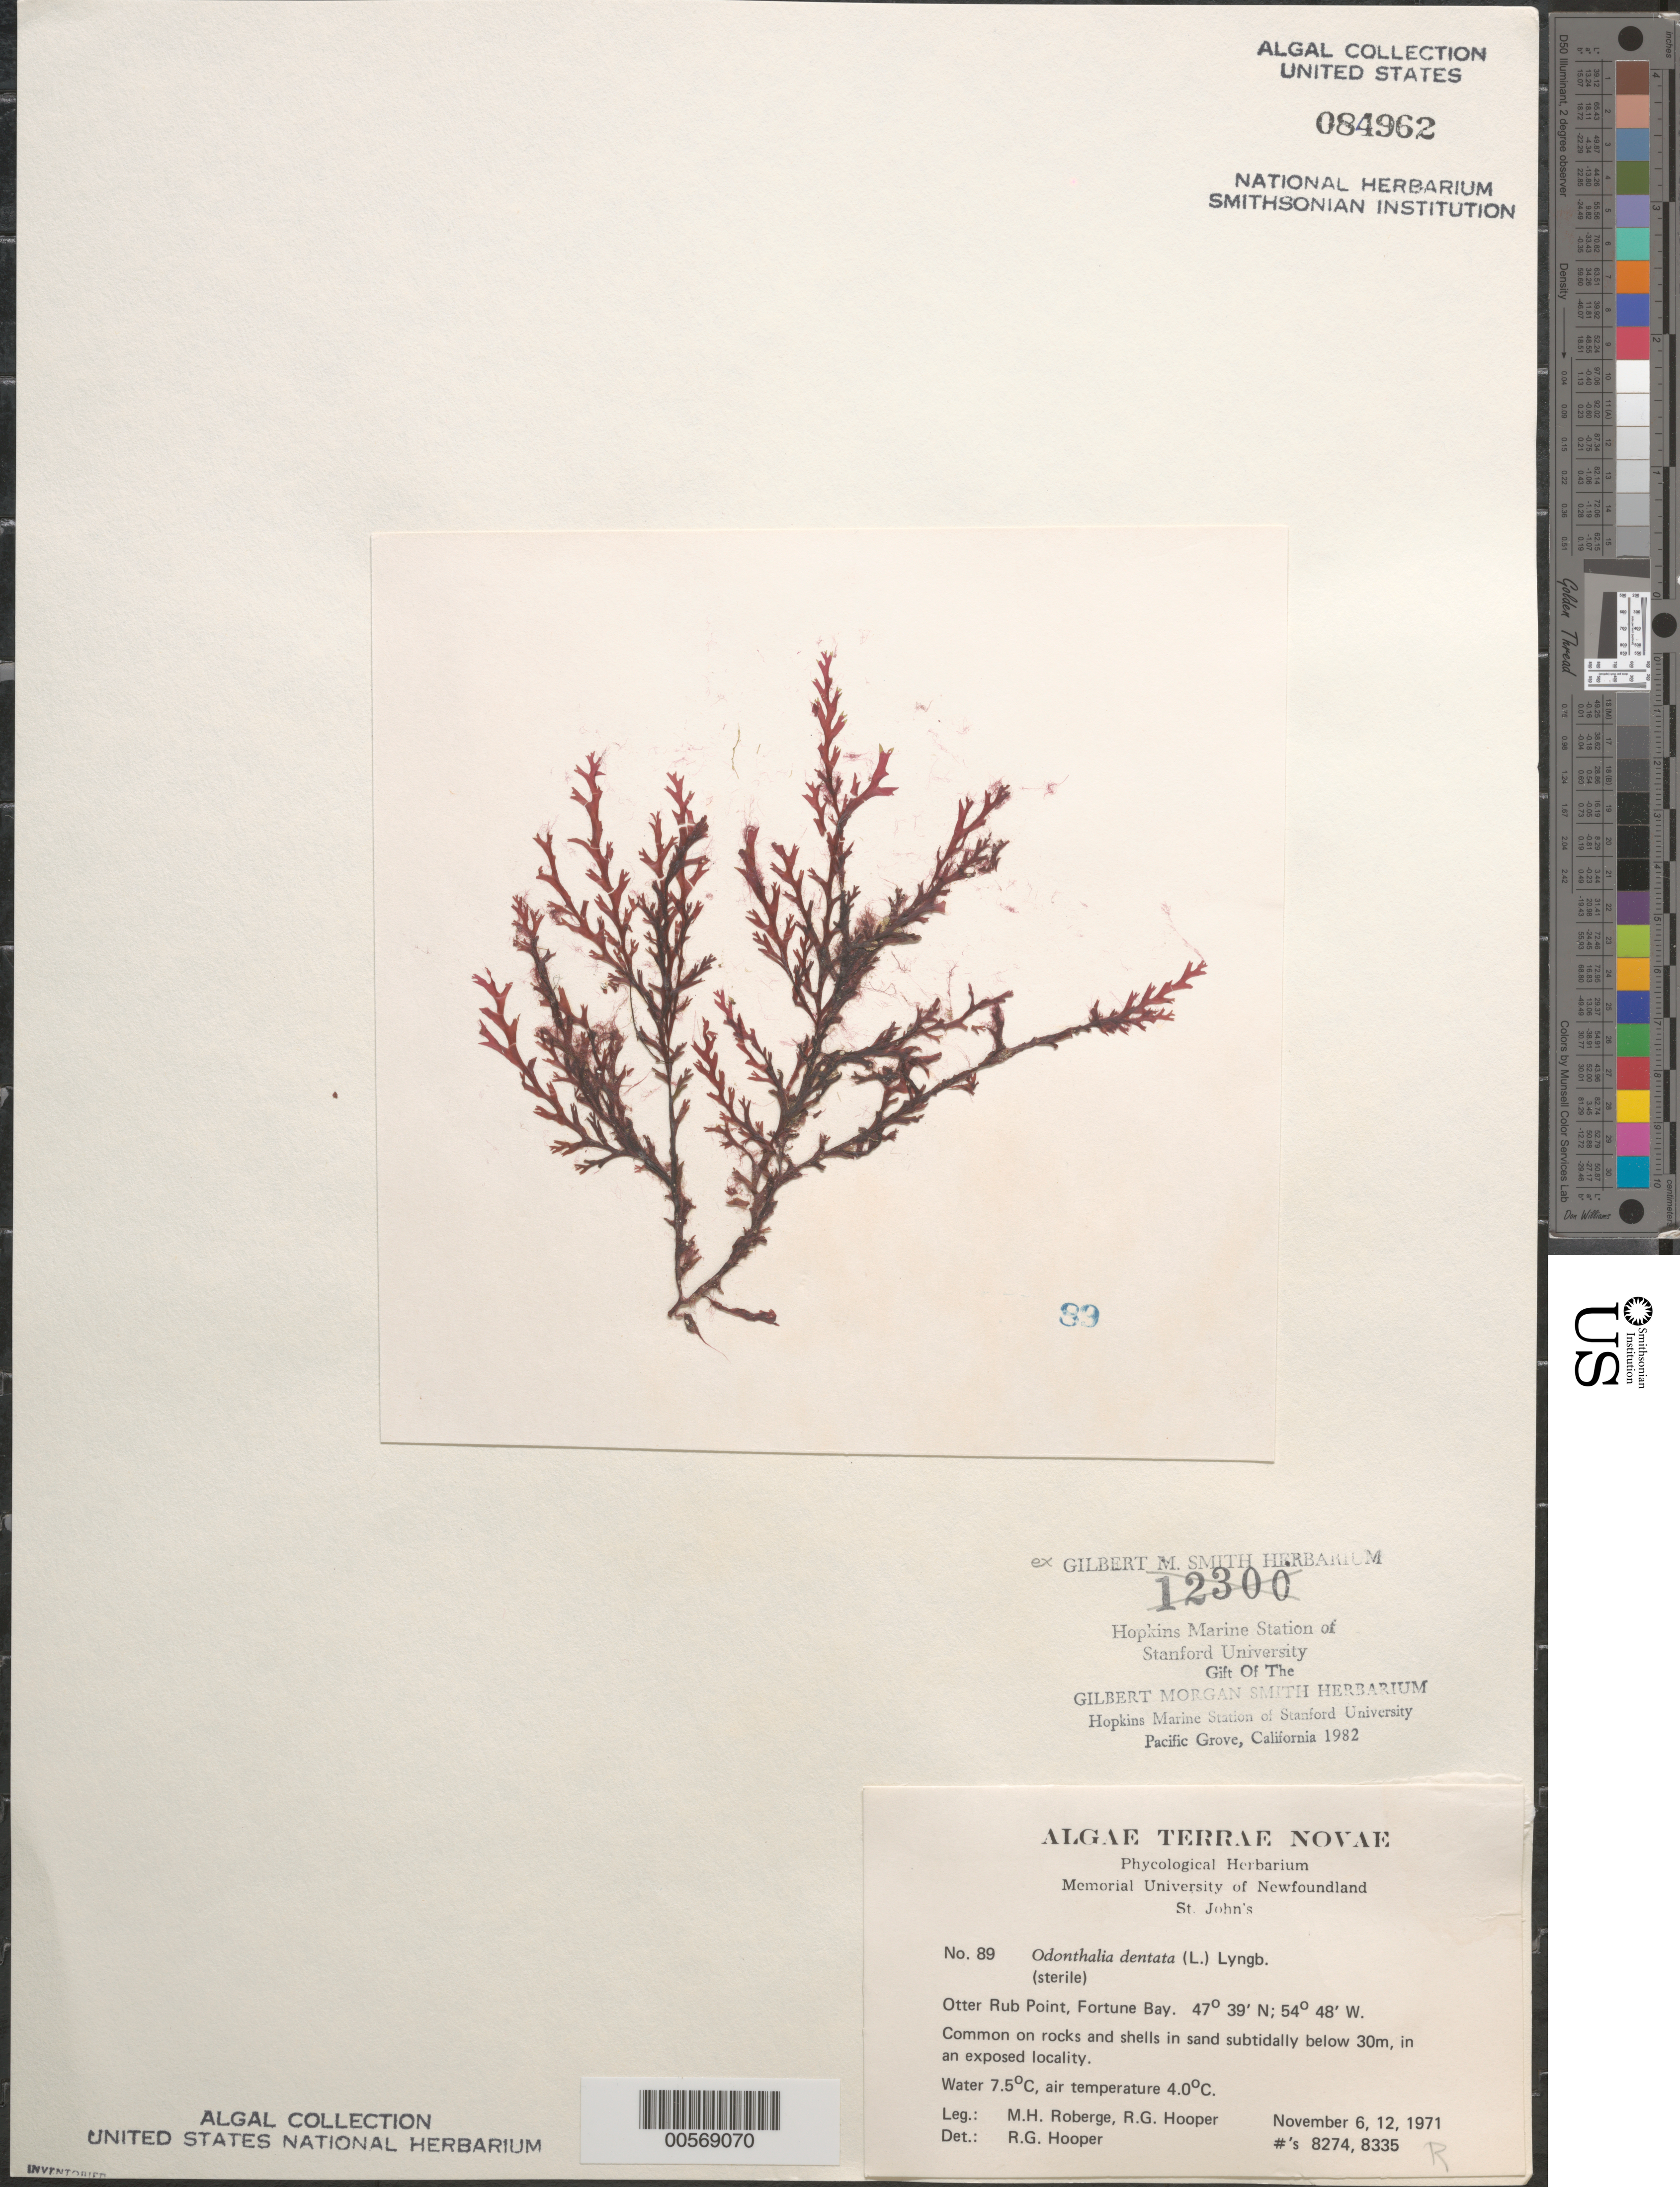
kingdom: Plantae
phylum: Rhodophyta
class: Florideophyceae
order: Ceramiales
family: Rhodomelaceae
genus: Odonthalia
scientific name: Odonthalia dentata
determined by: Hooper, R. G.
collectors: M. Roberge & R. G. Hooper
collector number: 8274 & 8335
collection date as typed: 06 Nov 1971 and 12 Nov 1971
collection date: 1971-11-06,1971-11-12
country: Canada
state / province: Newfoundland and Labrador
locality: Otter Rub Point, Fortune Bay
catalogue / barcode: US 84962